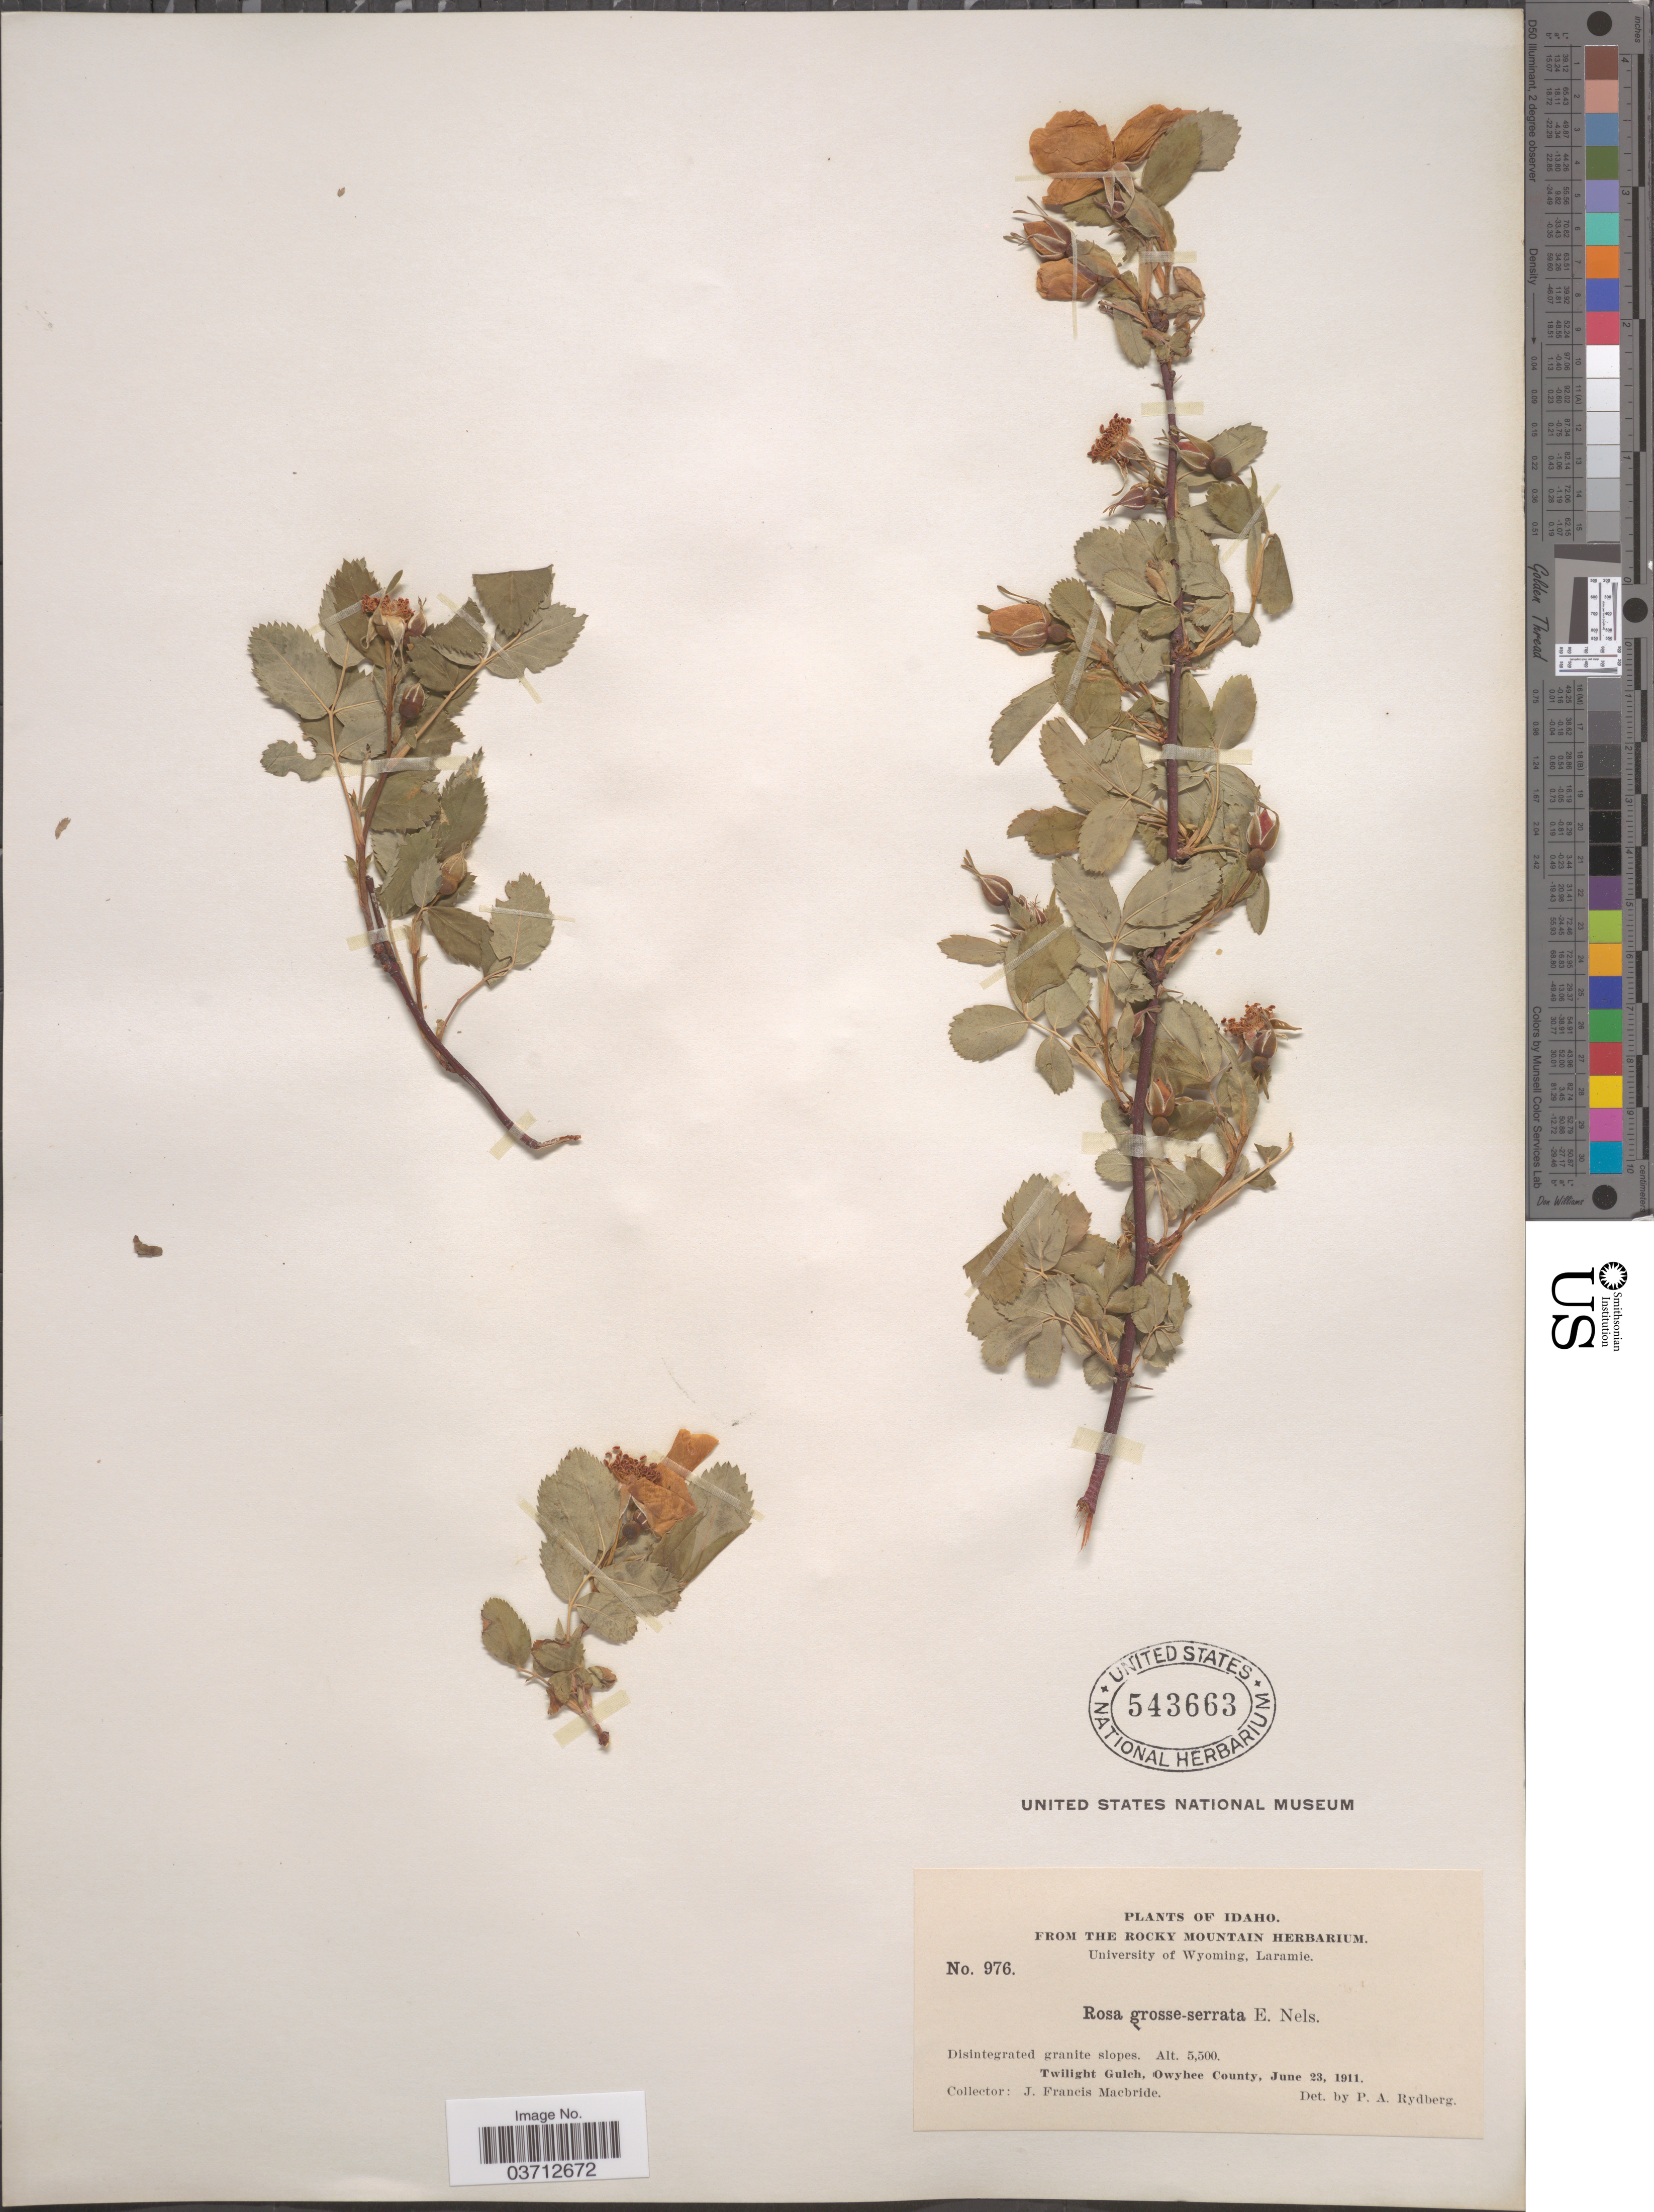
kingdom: Plantae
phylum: Tracheophyta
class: Magnoliopsida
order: Rosales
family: Rosaceae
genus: Rosa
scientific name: Rosa sp.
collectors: J. F. Macbride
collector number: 976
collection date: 1911-06-23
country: United States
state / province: Idaho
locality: Twilight Gulch, Owyhee County.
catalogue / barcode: US 543663